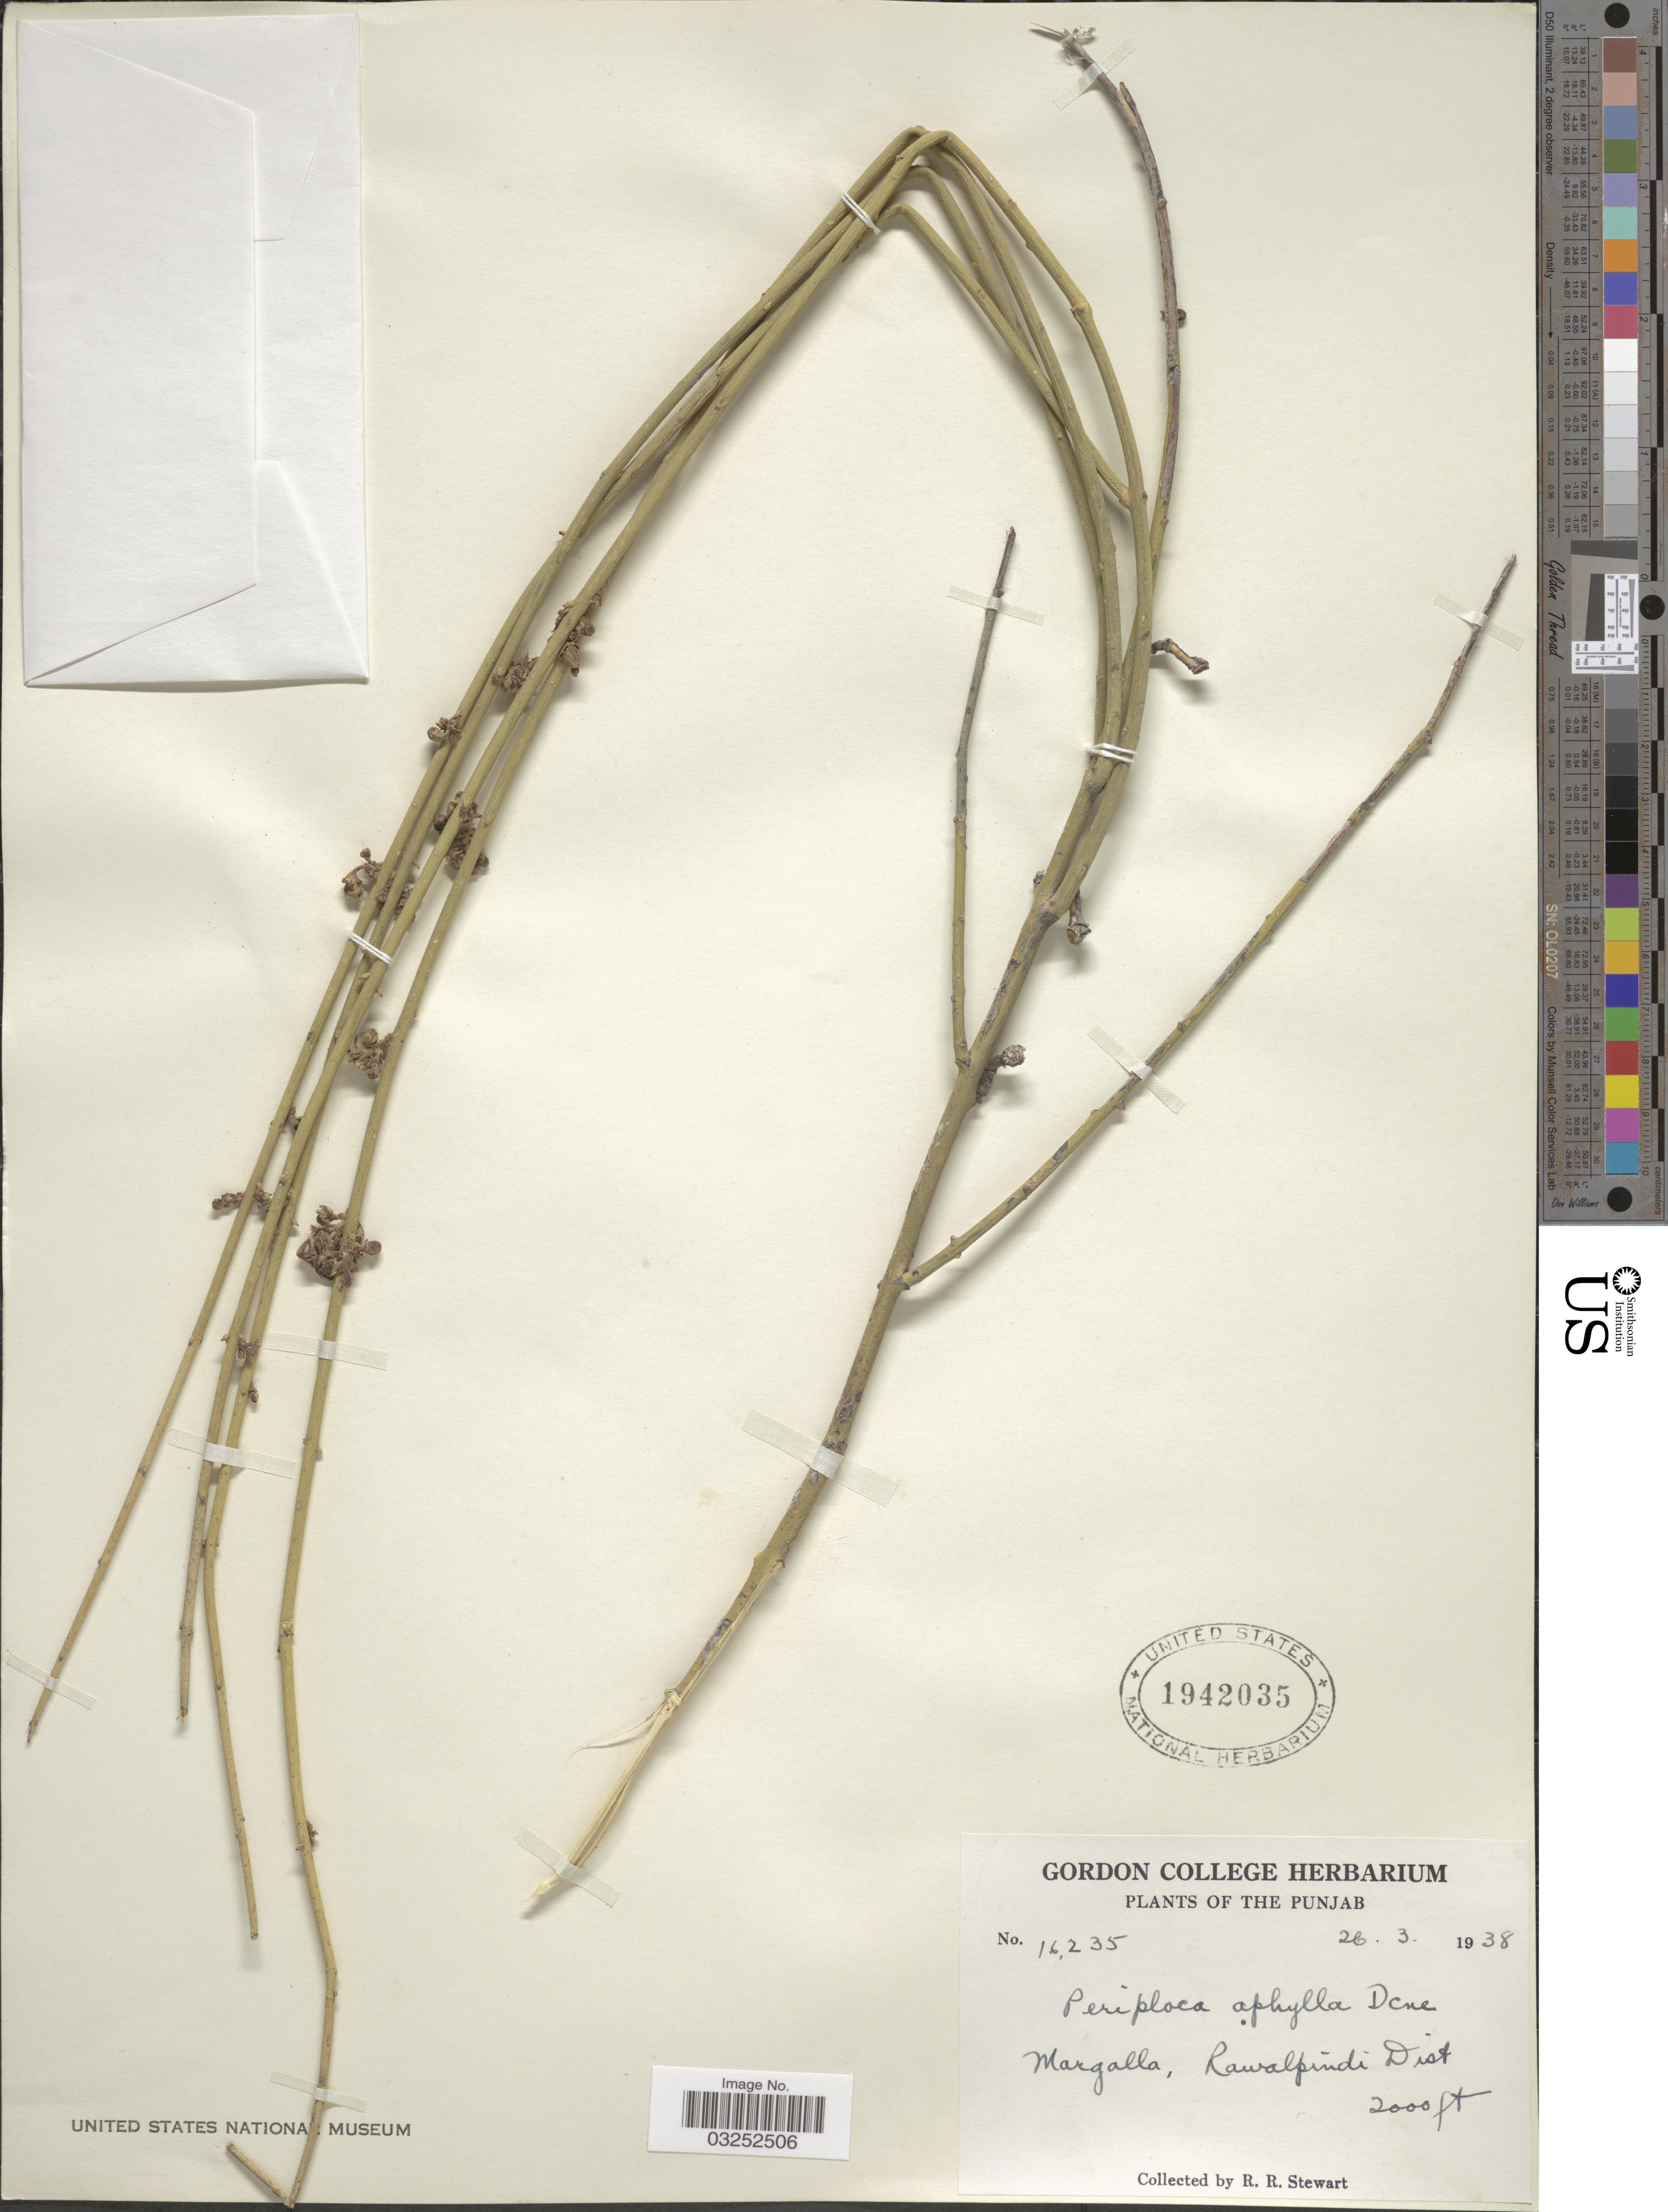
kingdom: Plantae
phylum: Tracheophyta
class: Magnoliopsida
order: Gentianales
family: Apocynaceae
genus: Periploca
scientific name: Periploca aphylla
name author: Decne.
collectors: R. Stewart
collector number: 16235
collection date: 1938-03-26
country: Pakistan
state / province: Punjab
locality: Margalla, Rawalpindi Dist.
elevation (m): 610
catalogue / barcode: US 1942035